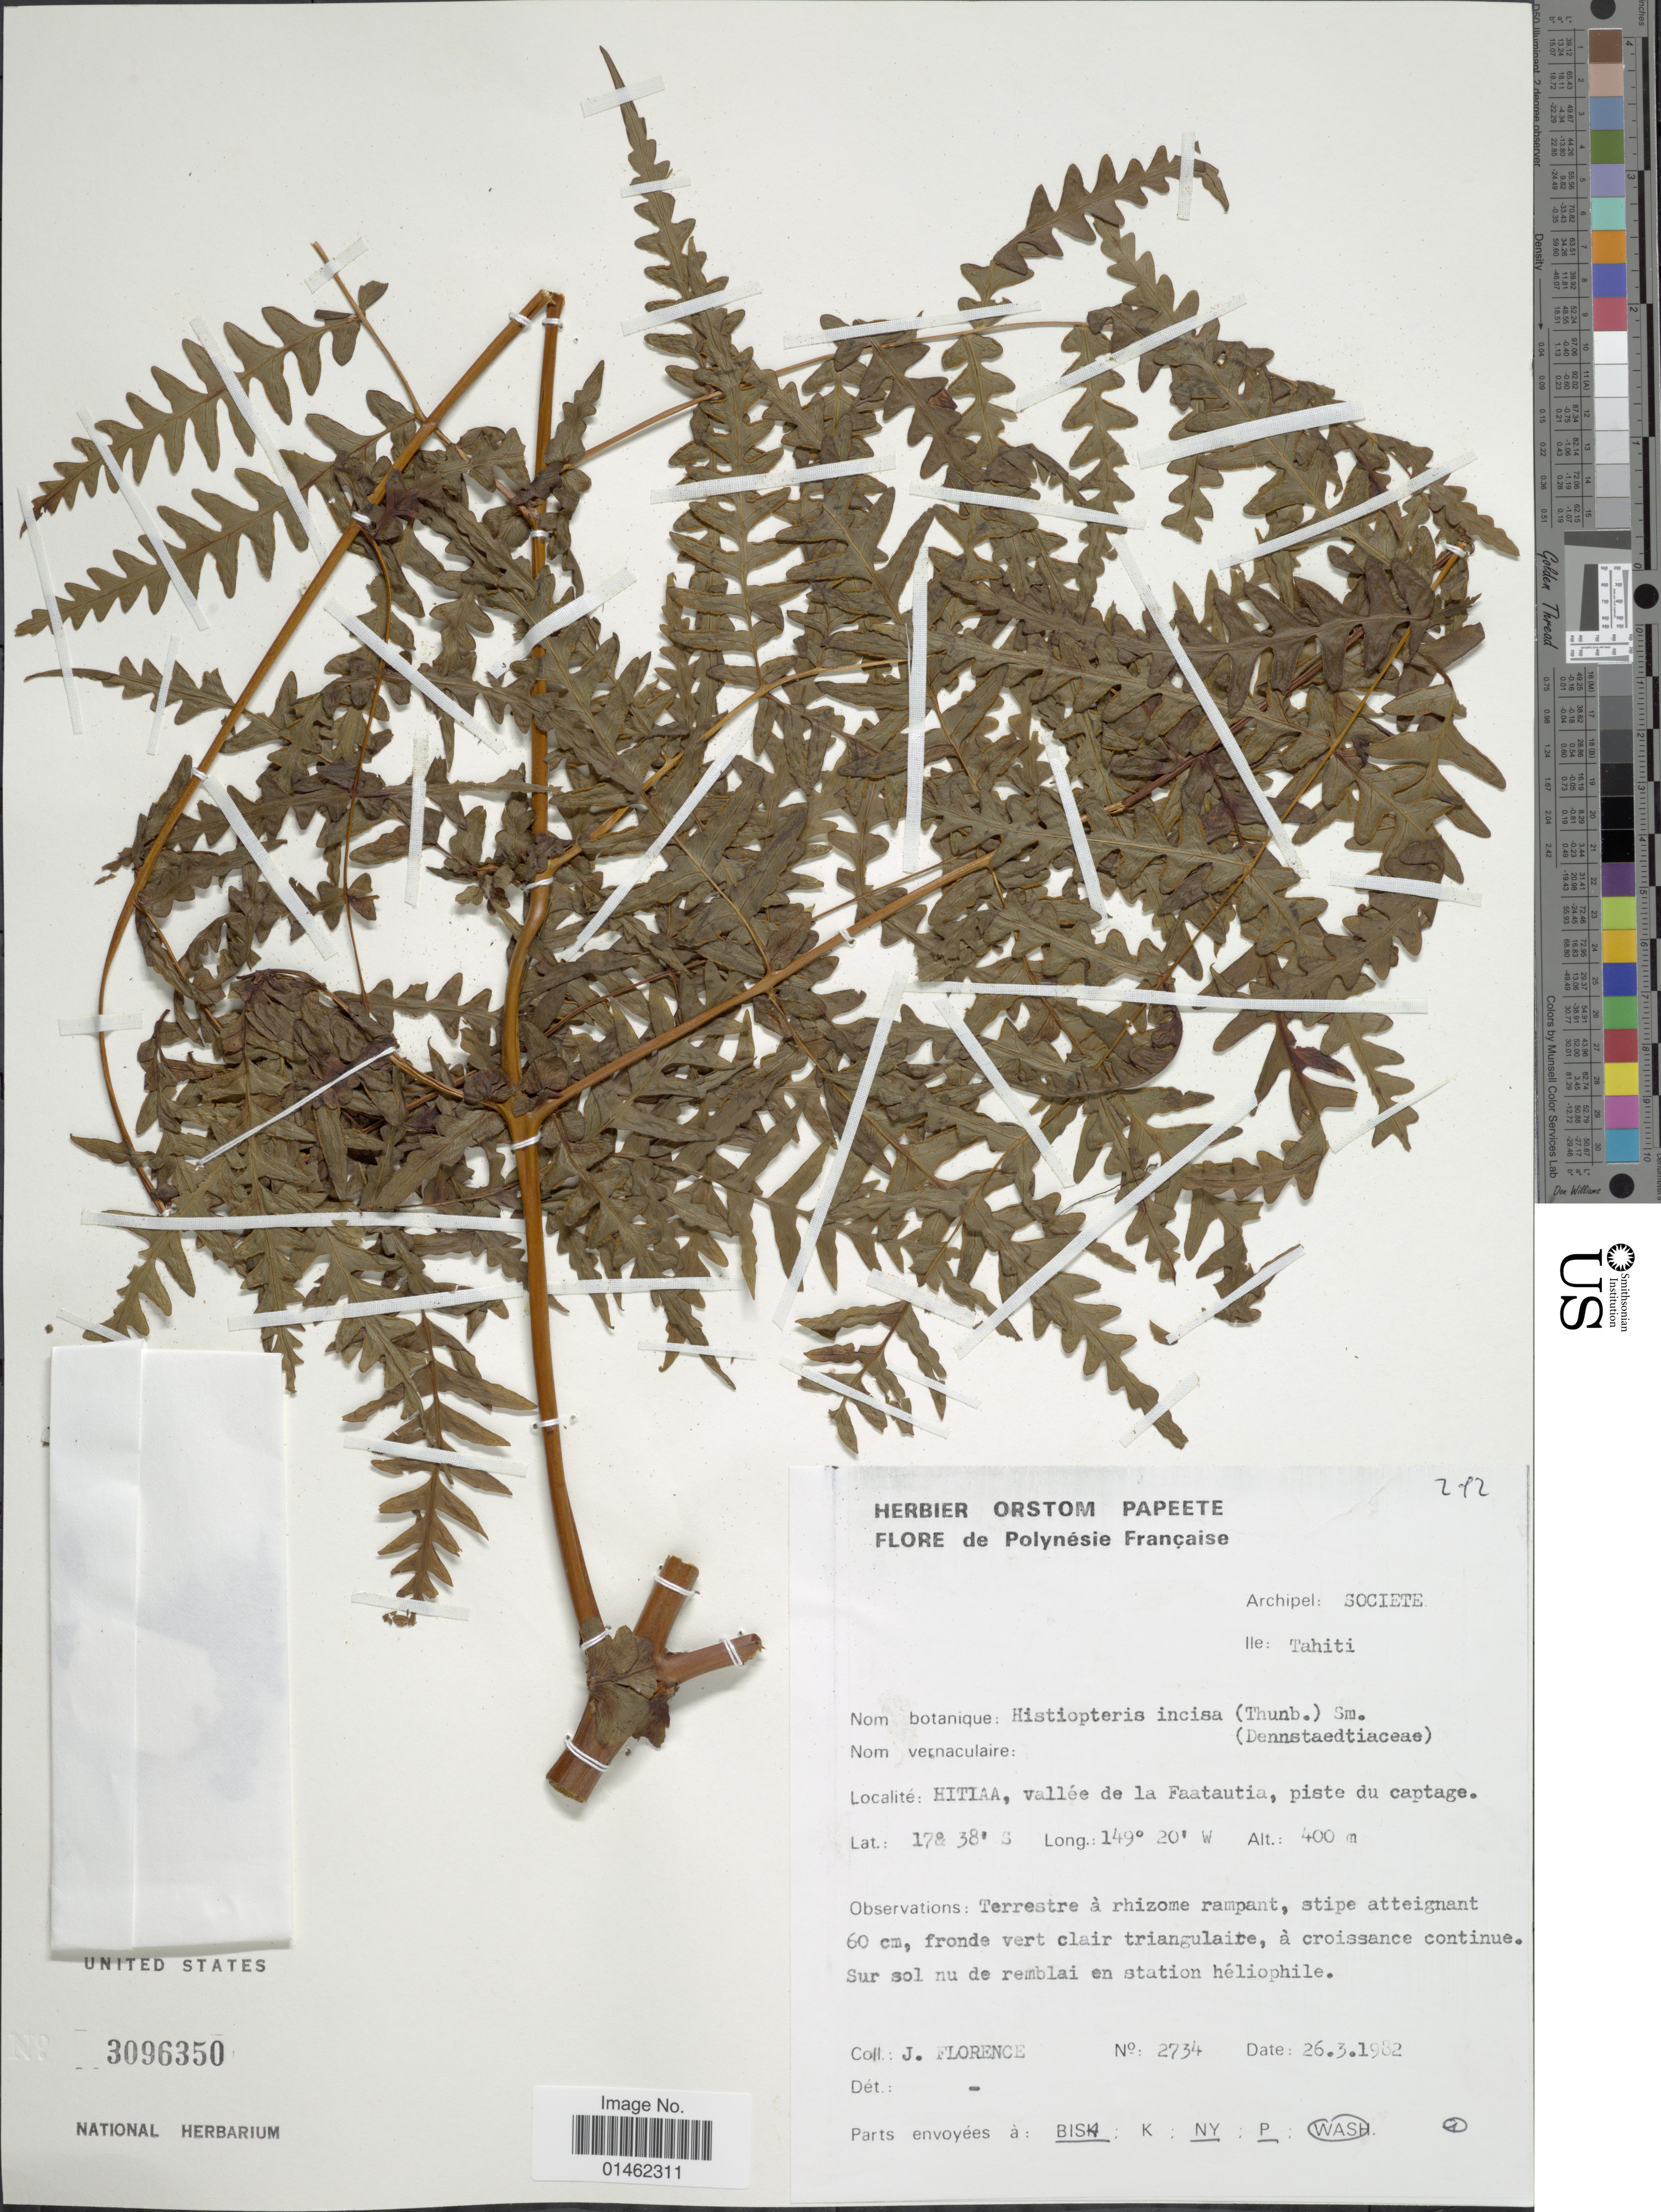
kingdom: Plantae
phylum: Tracheophyta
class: Polypodiopsida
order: Polypodiales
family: Dennstaedtiaceae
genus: Histiopteris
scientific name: Histiopteris incisa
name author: (Thunb.) J. Sm.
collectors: J. Florence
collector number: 2734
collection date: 1982-03-26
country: French Polynesia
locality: Archipel: Societe, Ile: Tahiti, Hitiaa, vallée de la Faatautia, piste du captage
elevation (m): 400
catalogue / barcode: US 3096350